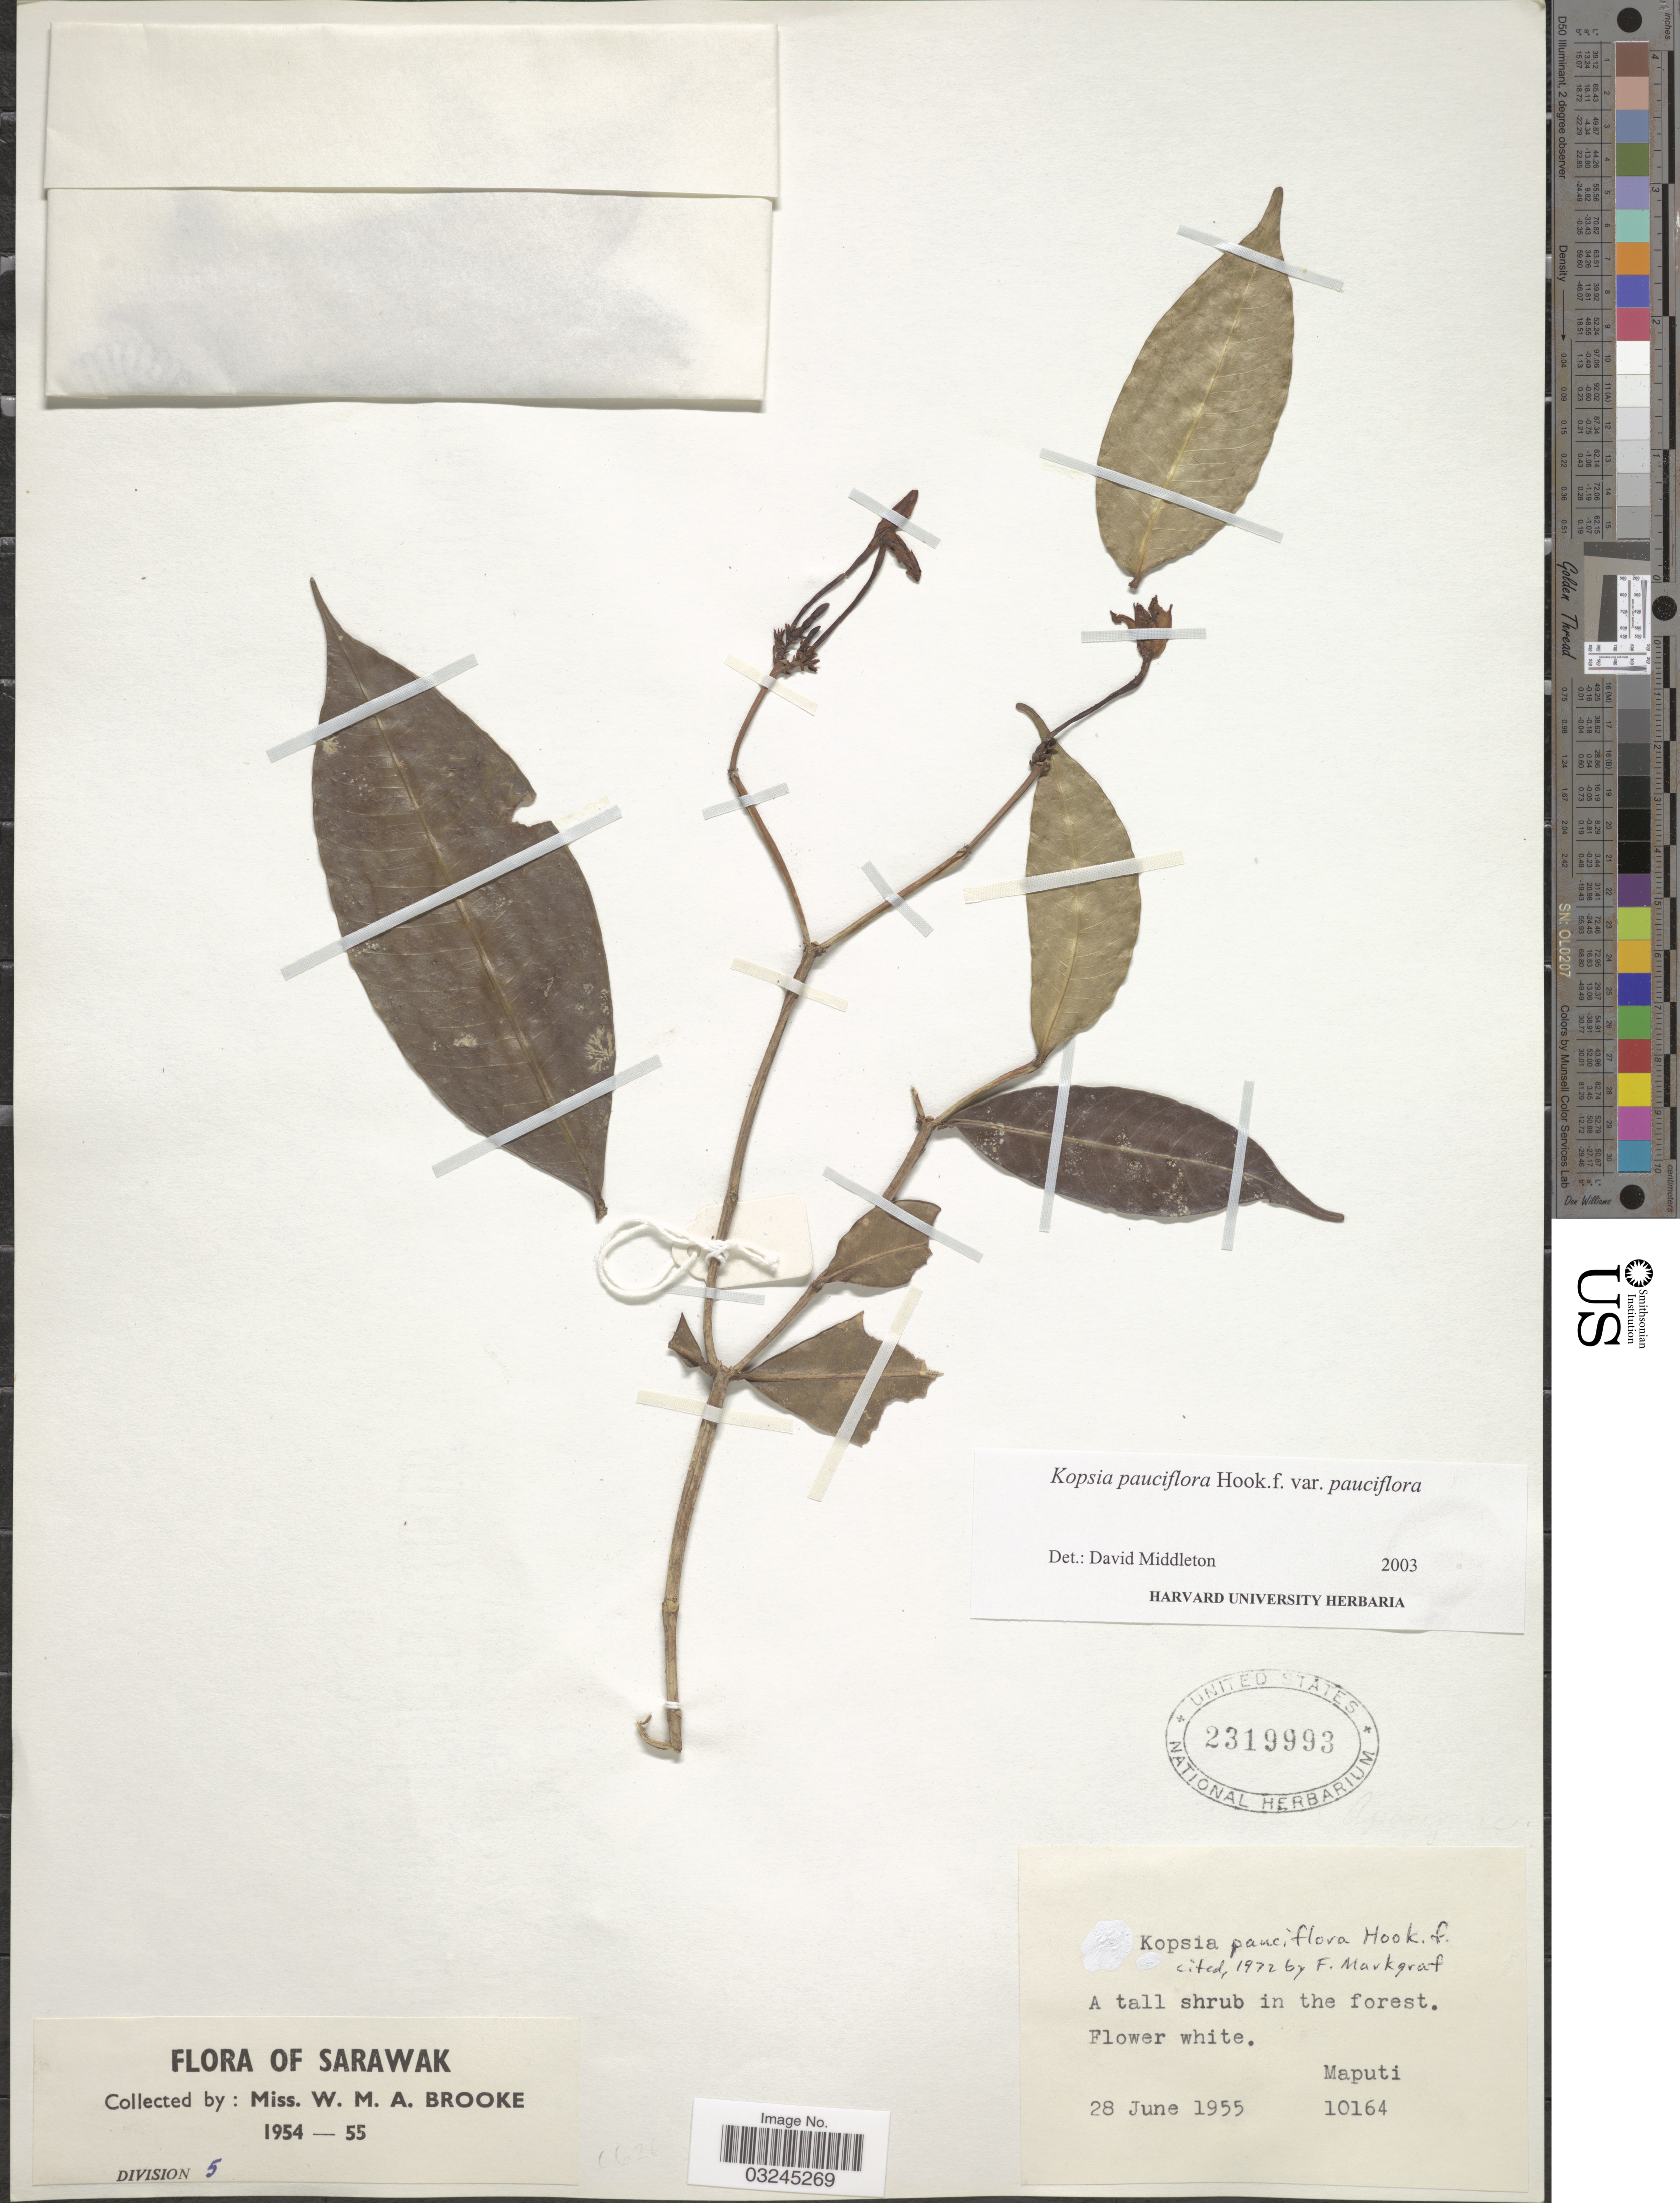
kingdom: Plantae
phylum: Tracheophyta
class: Magnoliopsida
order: Gentianales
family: Apocynaceae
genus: Kopsia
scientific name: Kopsia pauciflora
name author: Hook. f.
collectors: W. Brooke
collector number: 10164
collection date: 1955-06-28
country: Malaysia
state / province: Sarawak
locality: Division 5. Maputi.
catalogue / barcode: US 2319993